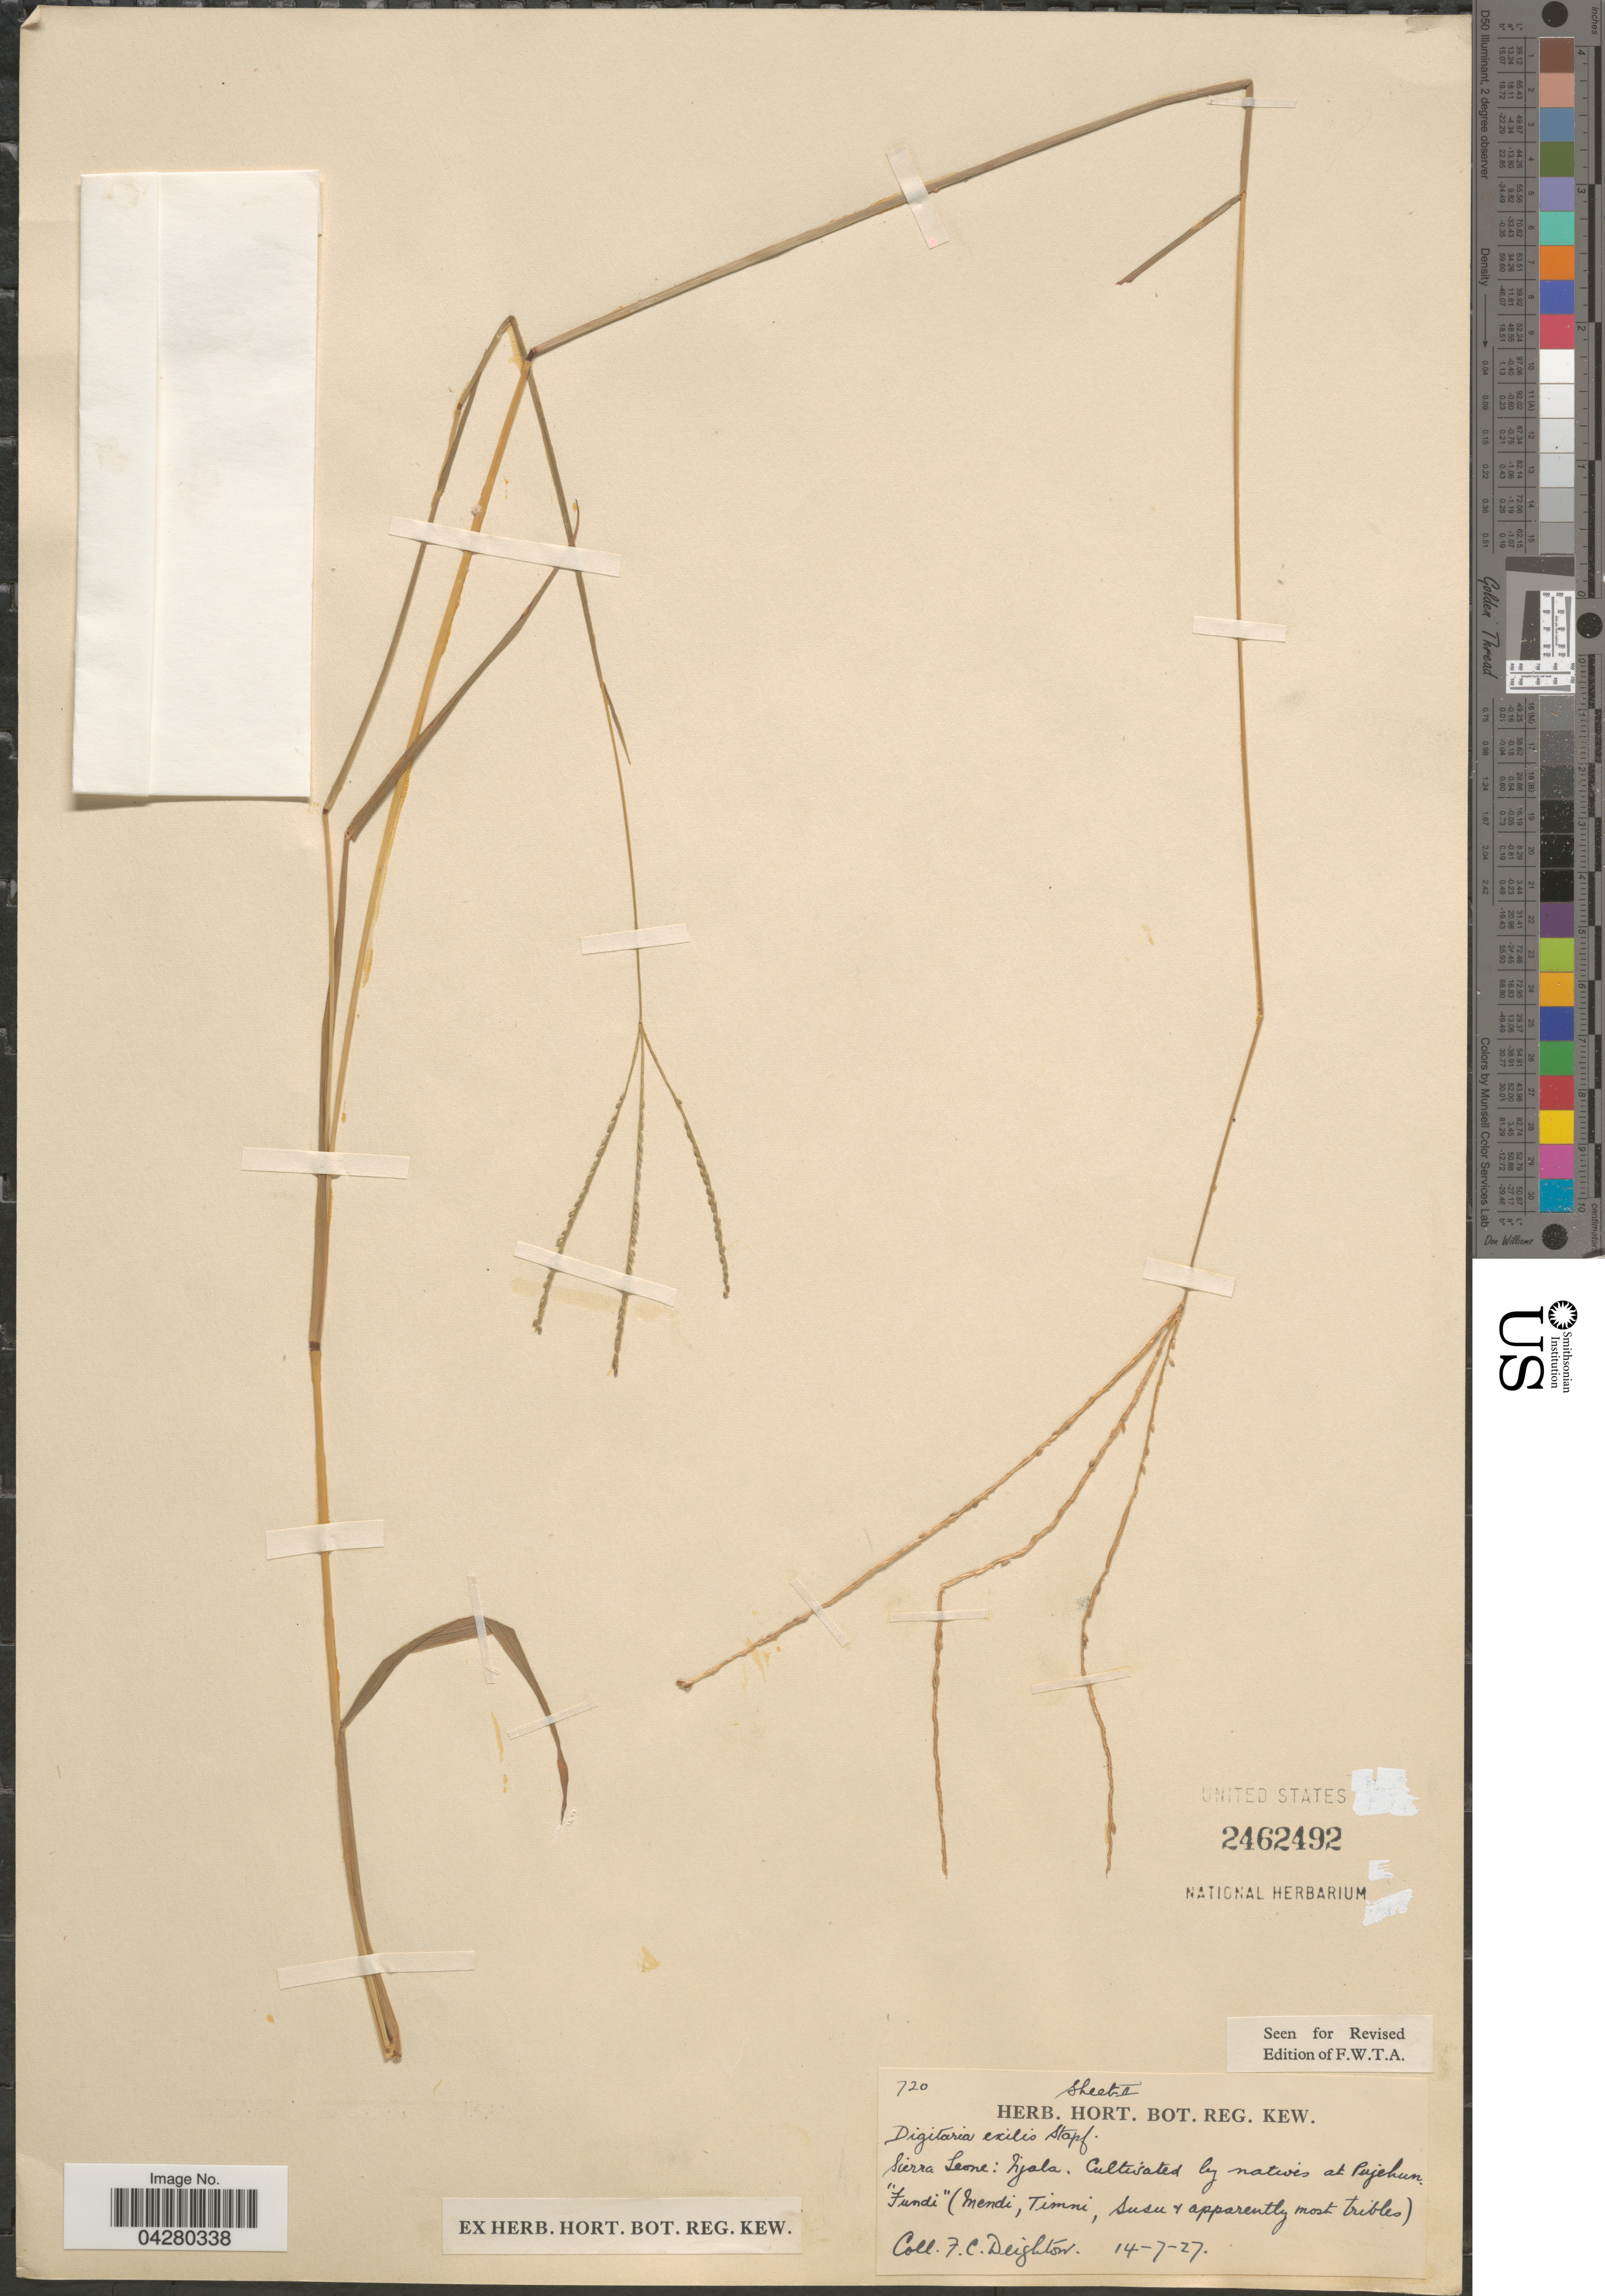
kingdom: Plantae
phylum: Tracheophyta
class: Liliopsida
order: Poales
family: Poaceae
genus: Digitaria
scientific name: Digitaria exilis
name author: Stapf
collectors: F. Deighton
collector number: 720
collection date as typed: Transcribed d/m/y: 14/7/27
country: Sierra Leone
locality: Cultivated by natives at Pujehun.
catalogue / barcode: US 2462492